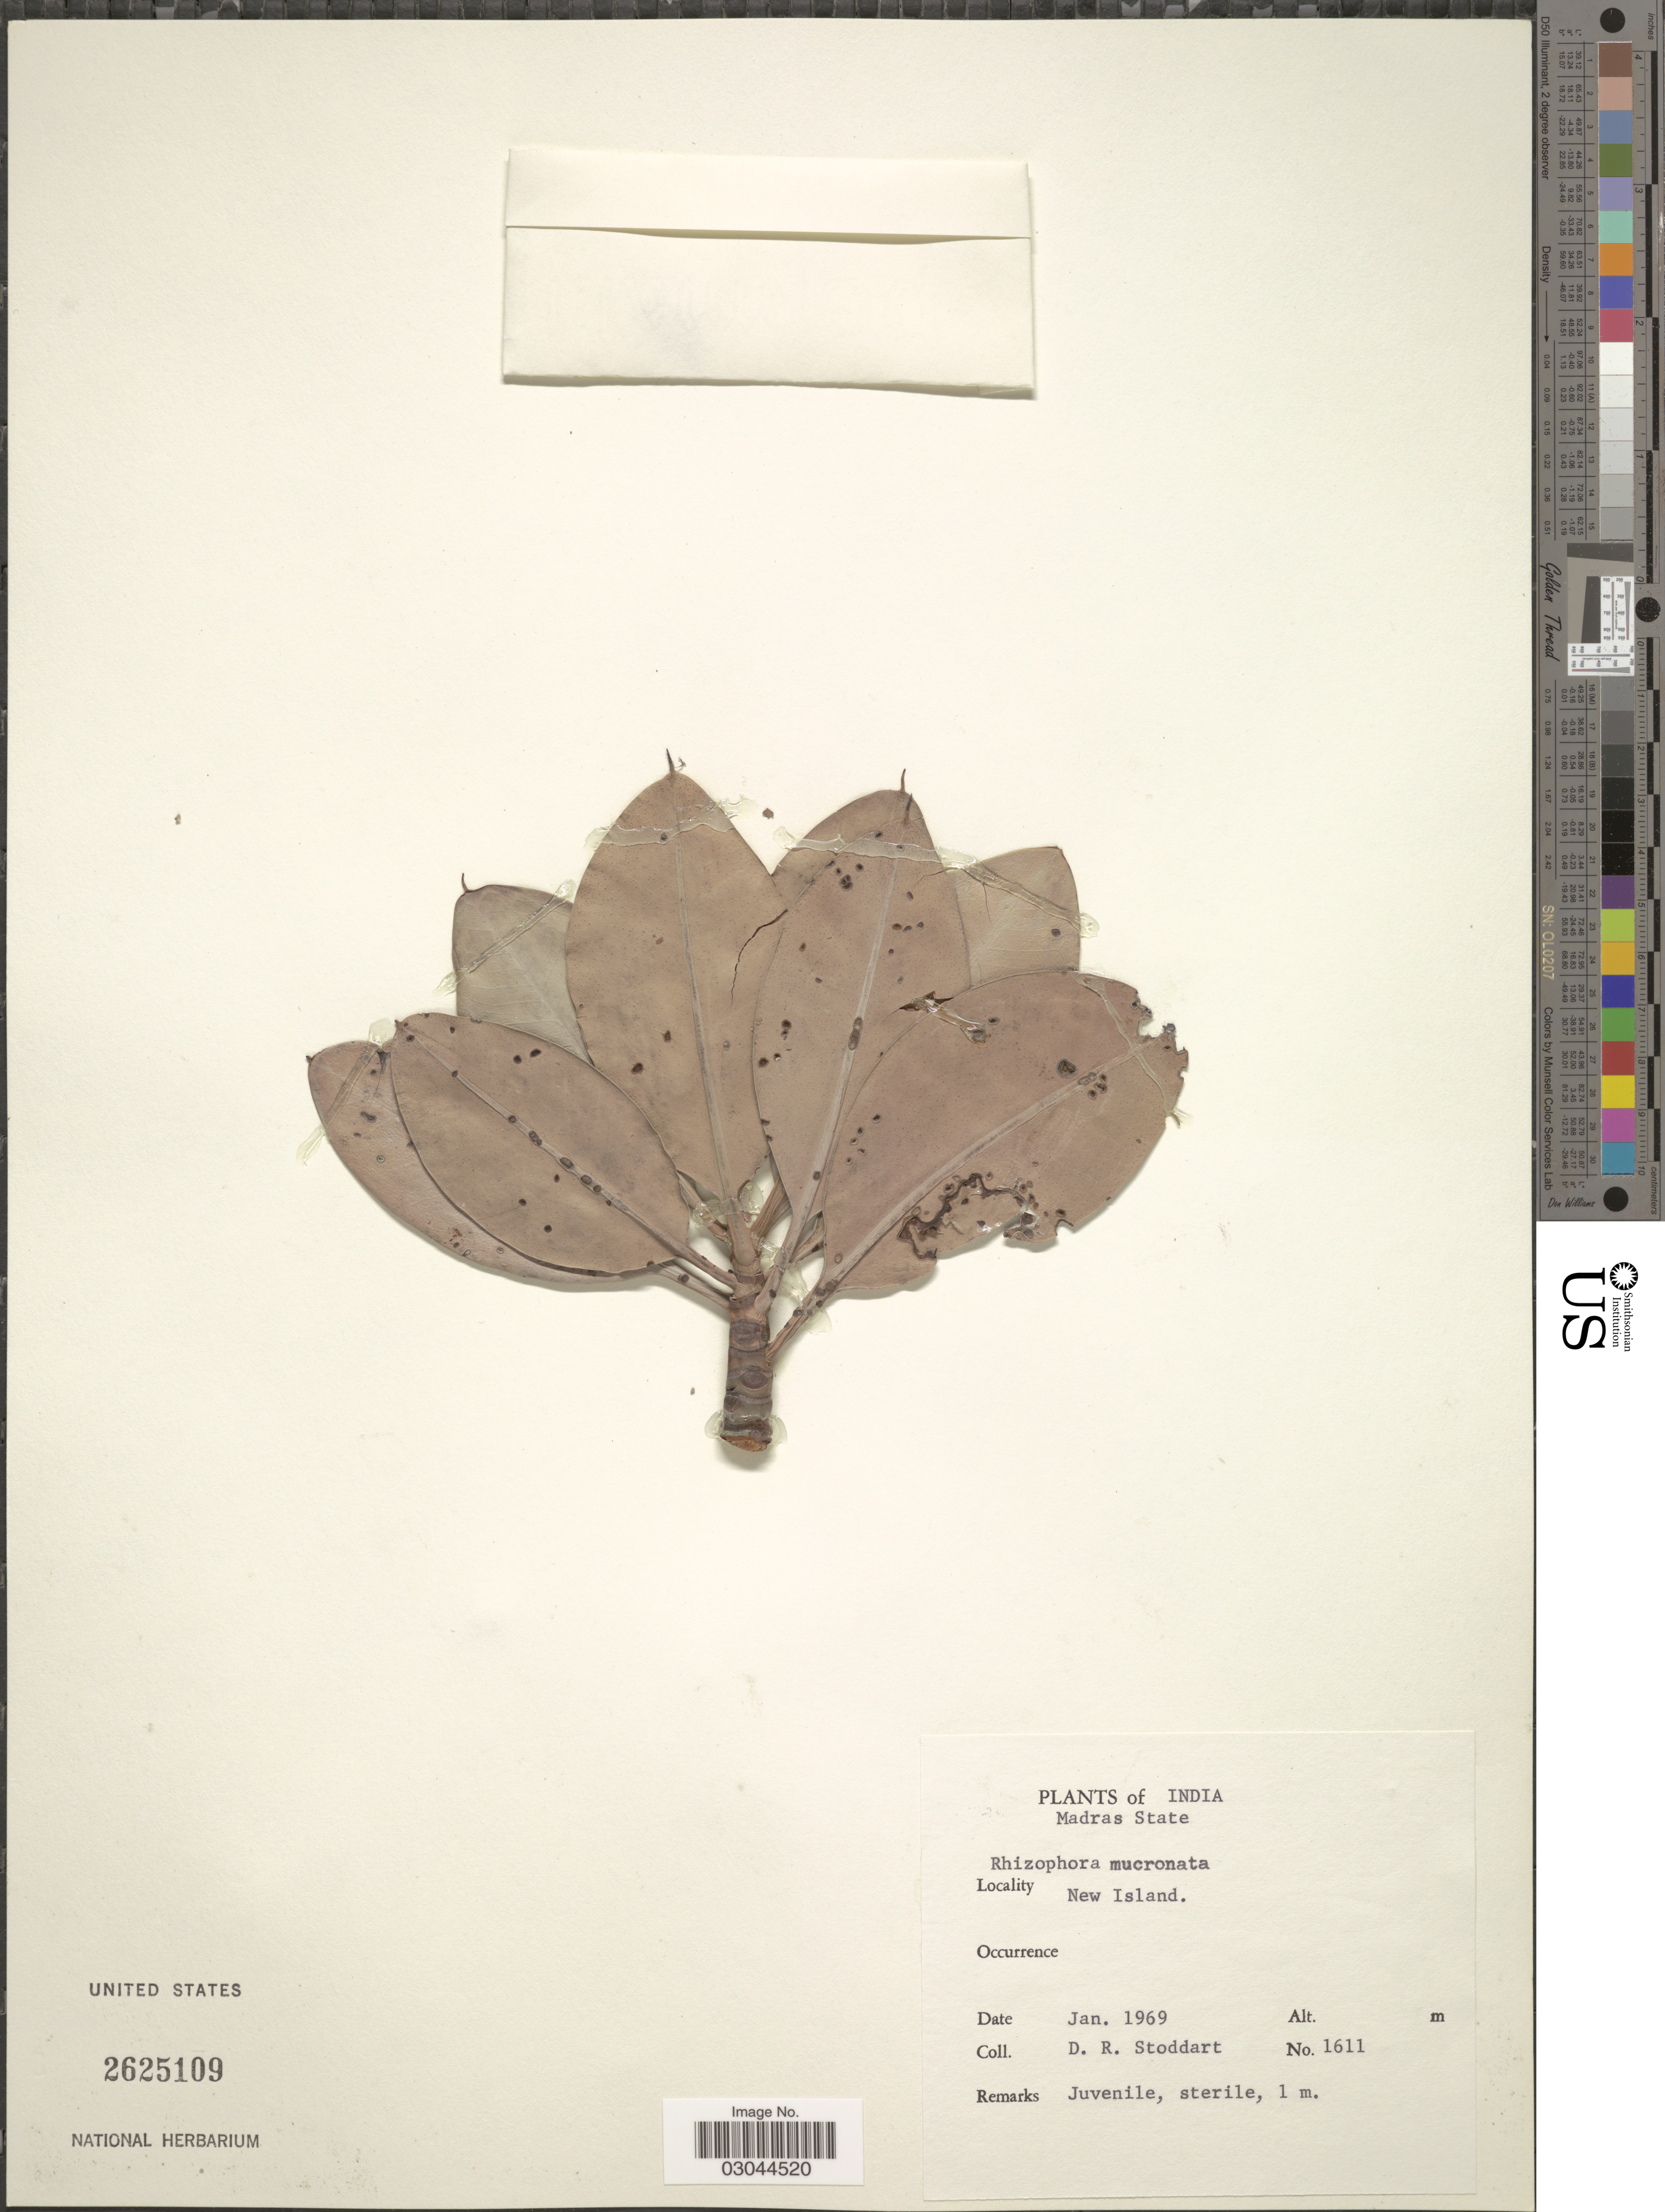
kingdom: Plantae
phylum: Tracheophyta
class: Magnoliopsida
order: Malpighiales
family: Rhizophoraceae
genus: Rhizophora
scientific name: Rhizophora mucronata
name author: Lam.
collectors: D. R. Stoddart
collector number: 1611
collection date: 1969-01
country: India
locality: Madras State. New Island.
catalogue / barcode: US 2625109